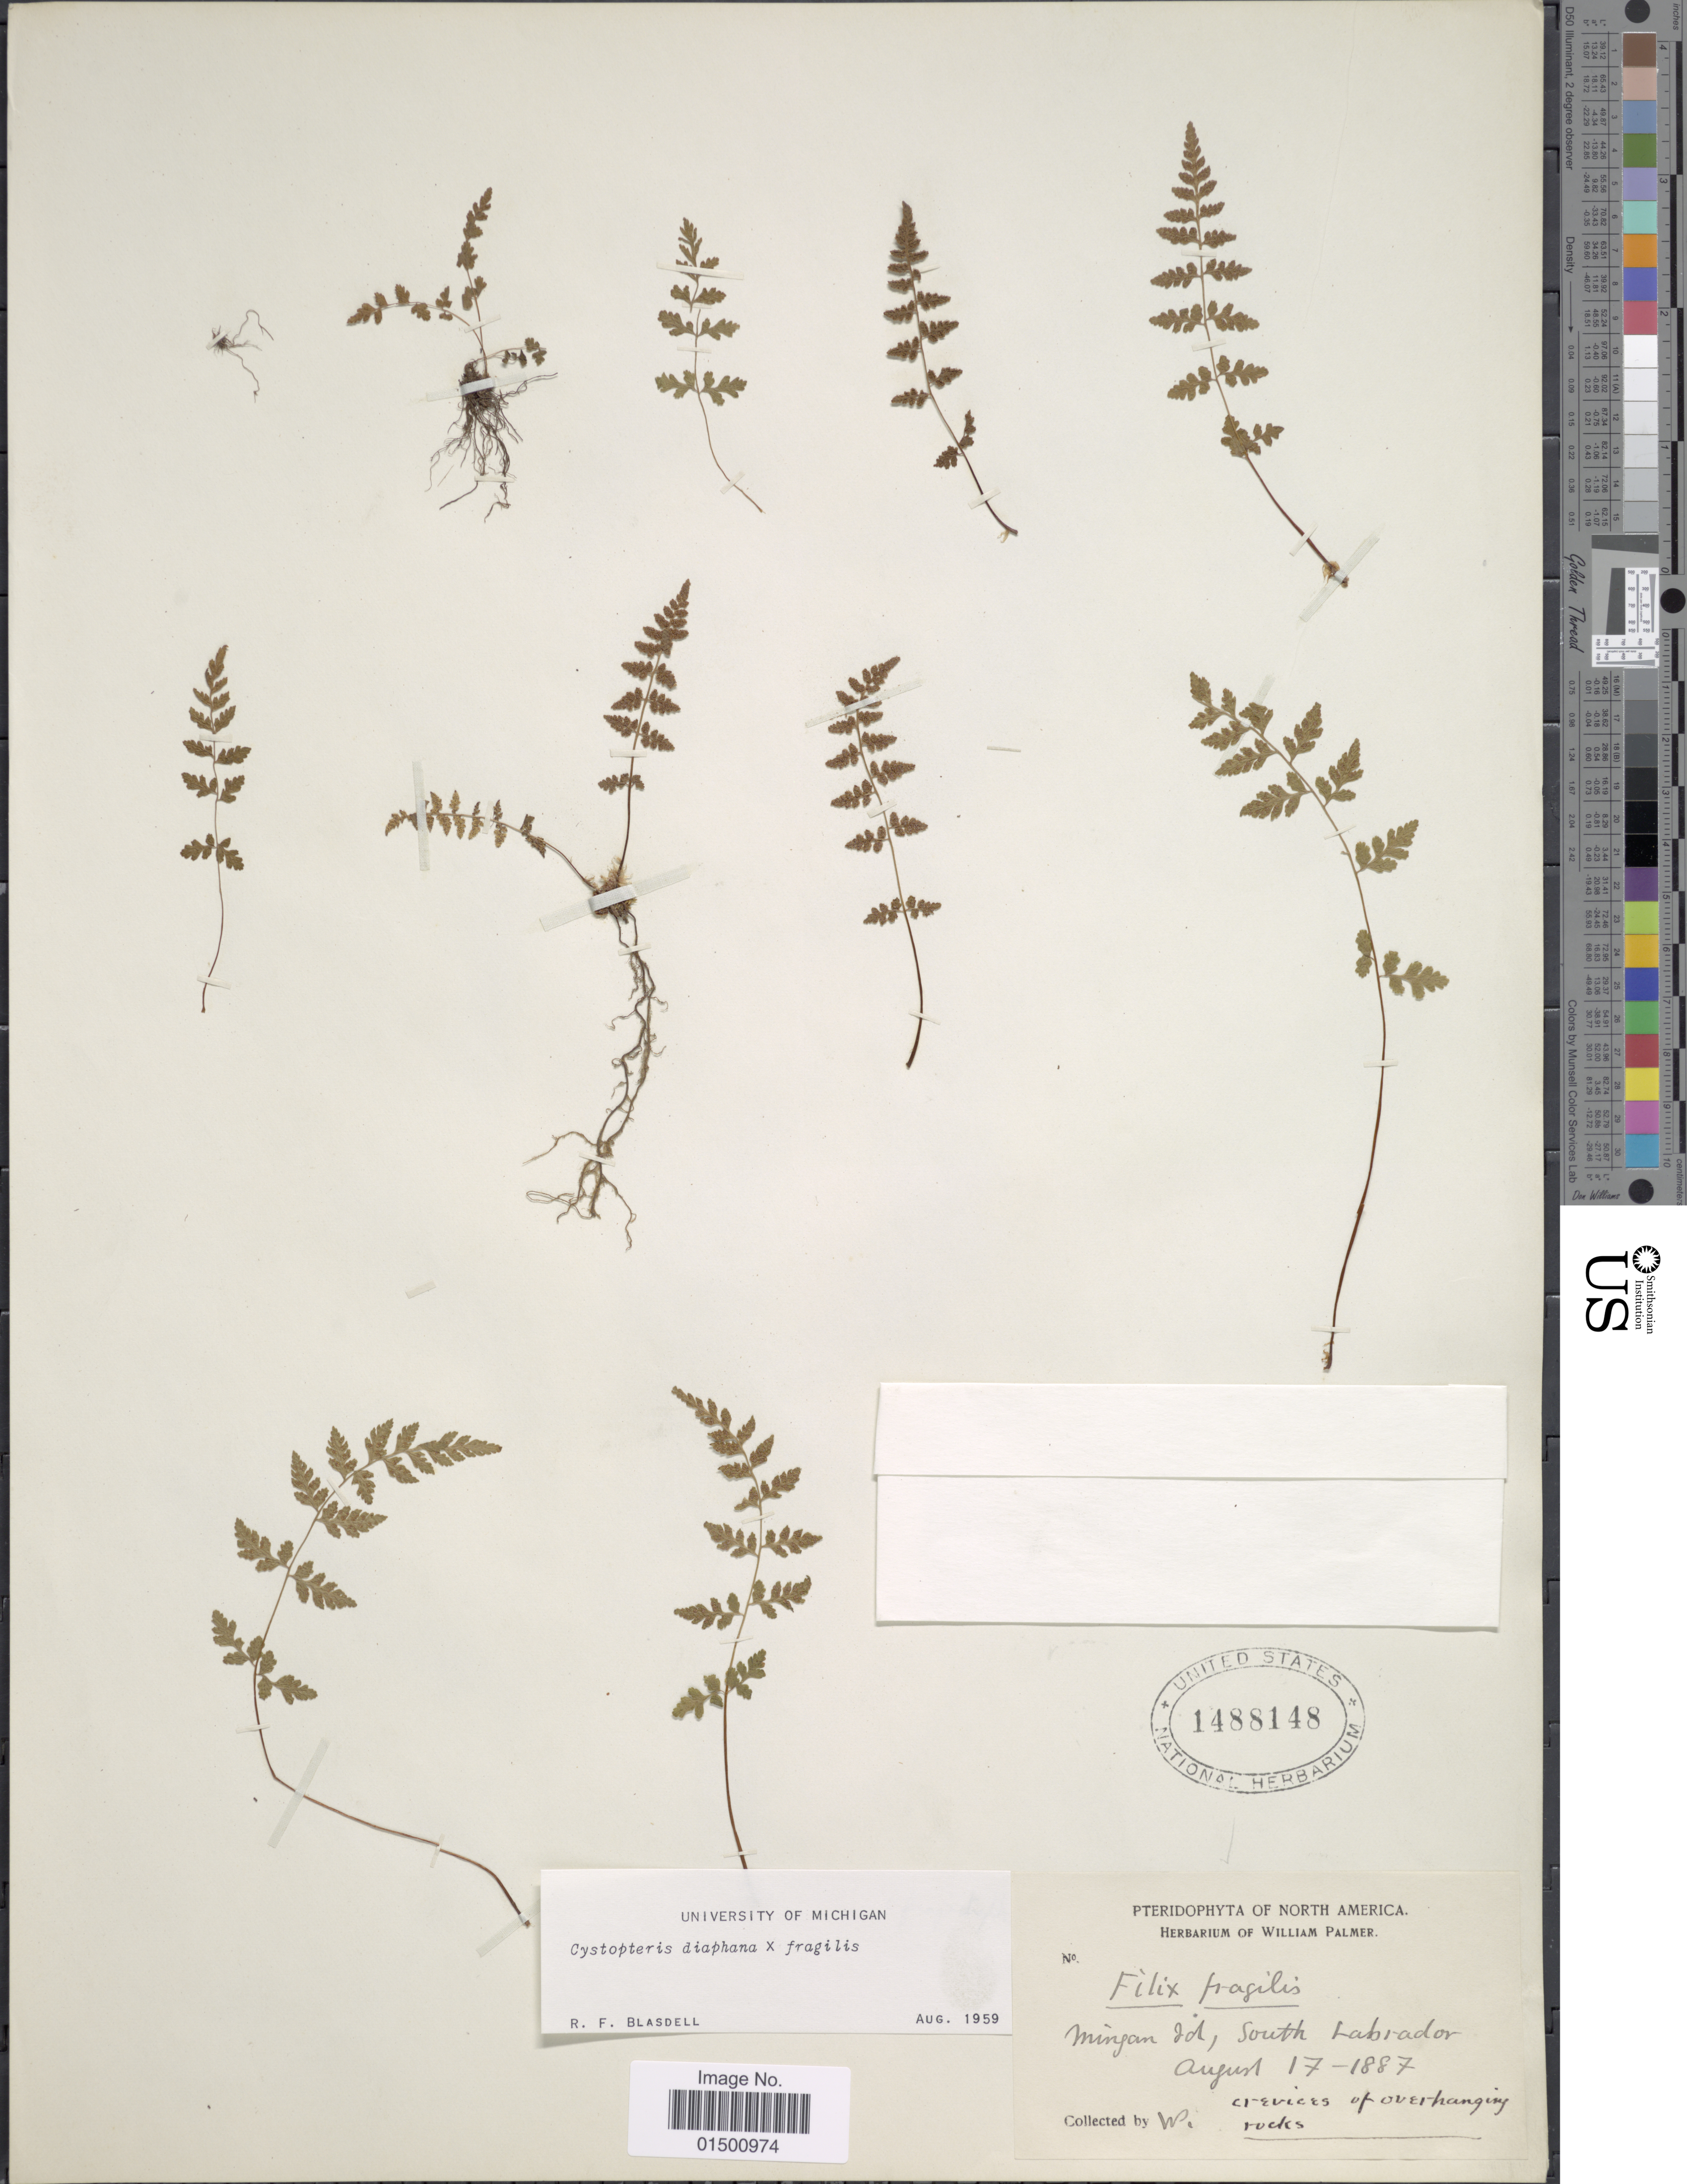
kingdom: Plantae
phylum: Tracheophyta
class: Polypodiopsida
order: Polypodiales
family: Cystopteridaceae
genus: Cystopteris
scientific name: Cystopteris diaphana x C. fragilis (L.) Bernh.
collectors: W. Palmer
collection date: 1887-08-17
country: Canada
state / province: Newfoundland and Labrador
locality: Mingan Id., South Labrador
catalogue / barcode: US 1488148